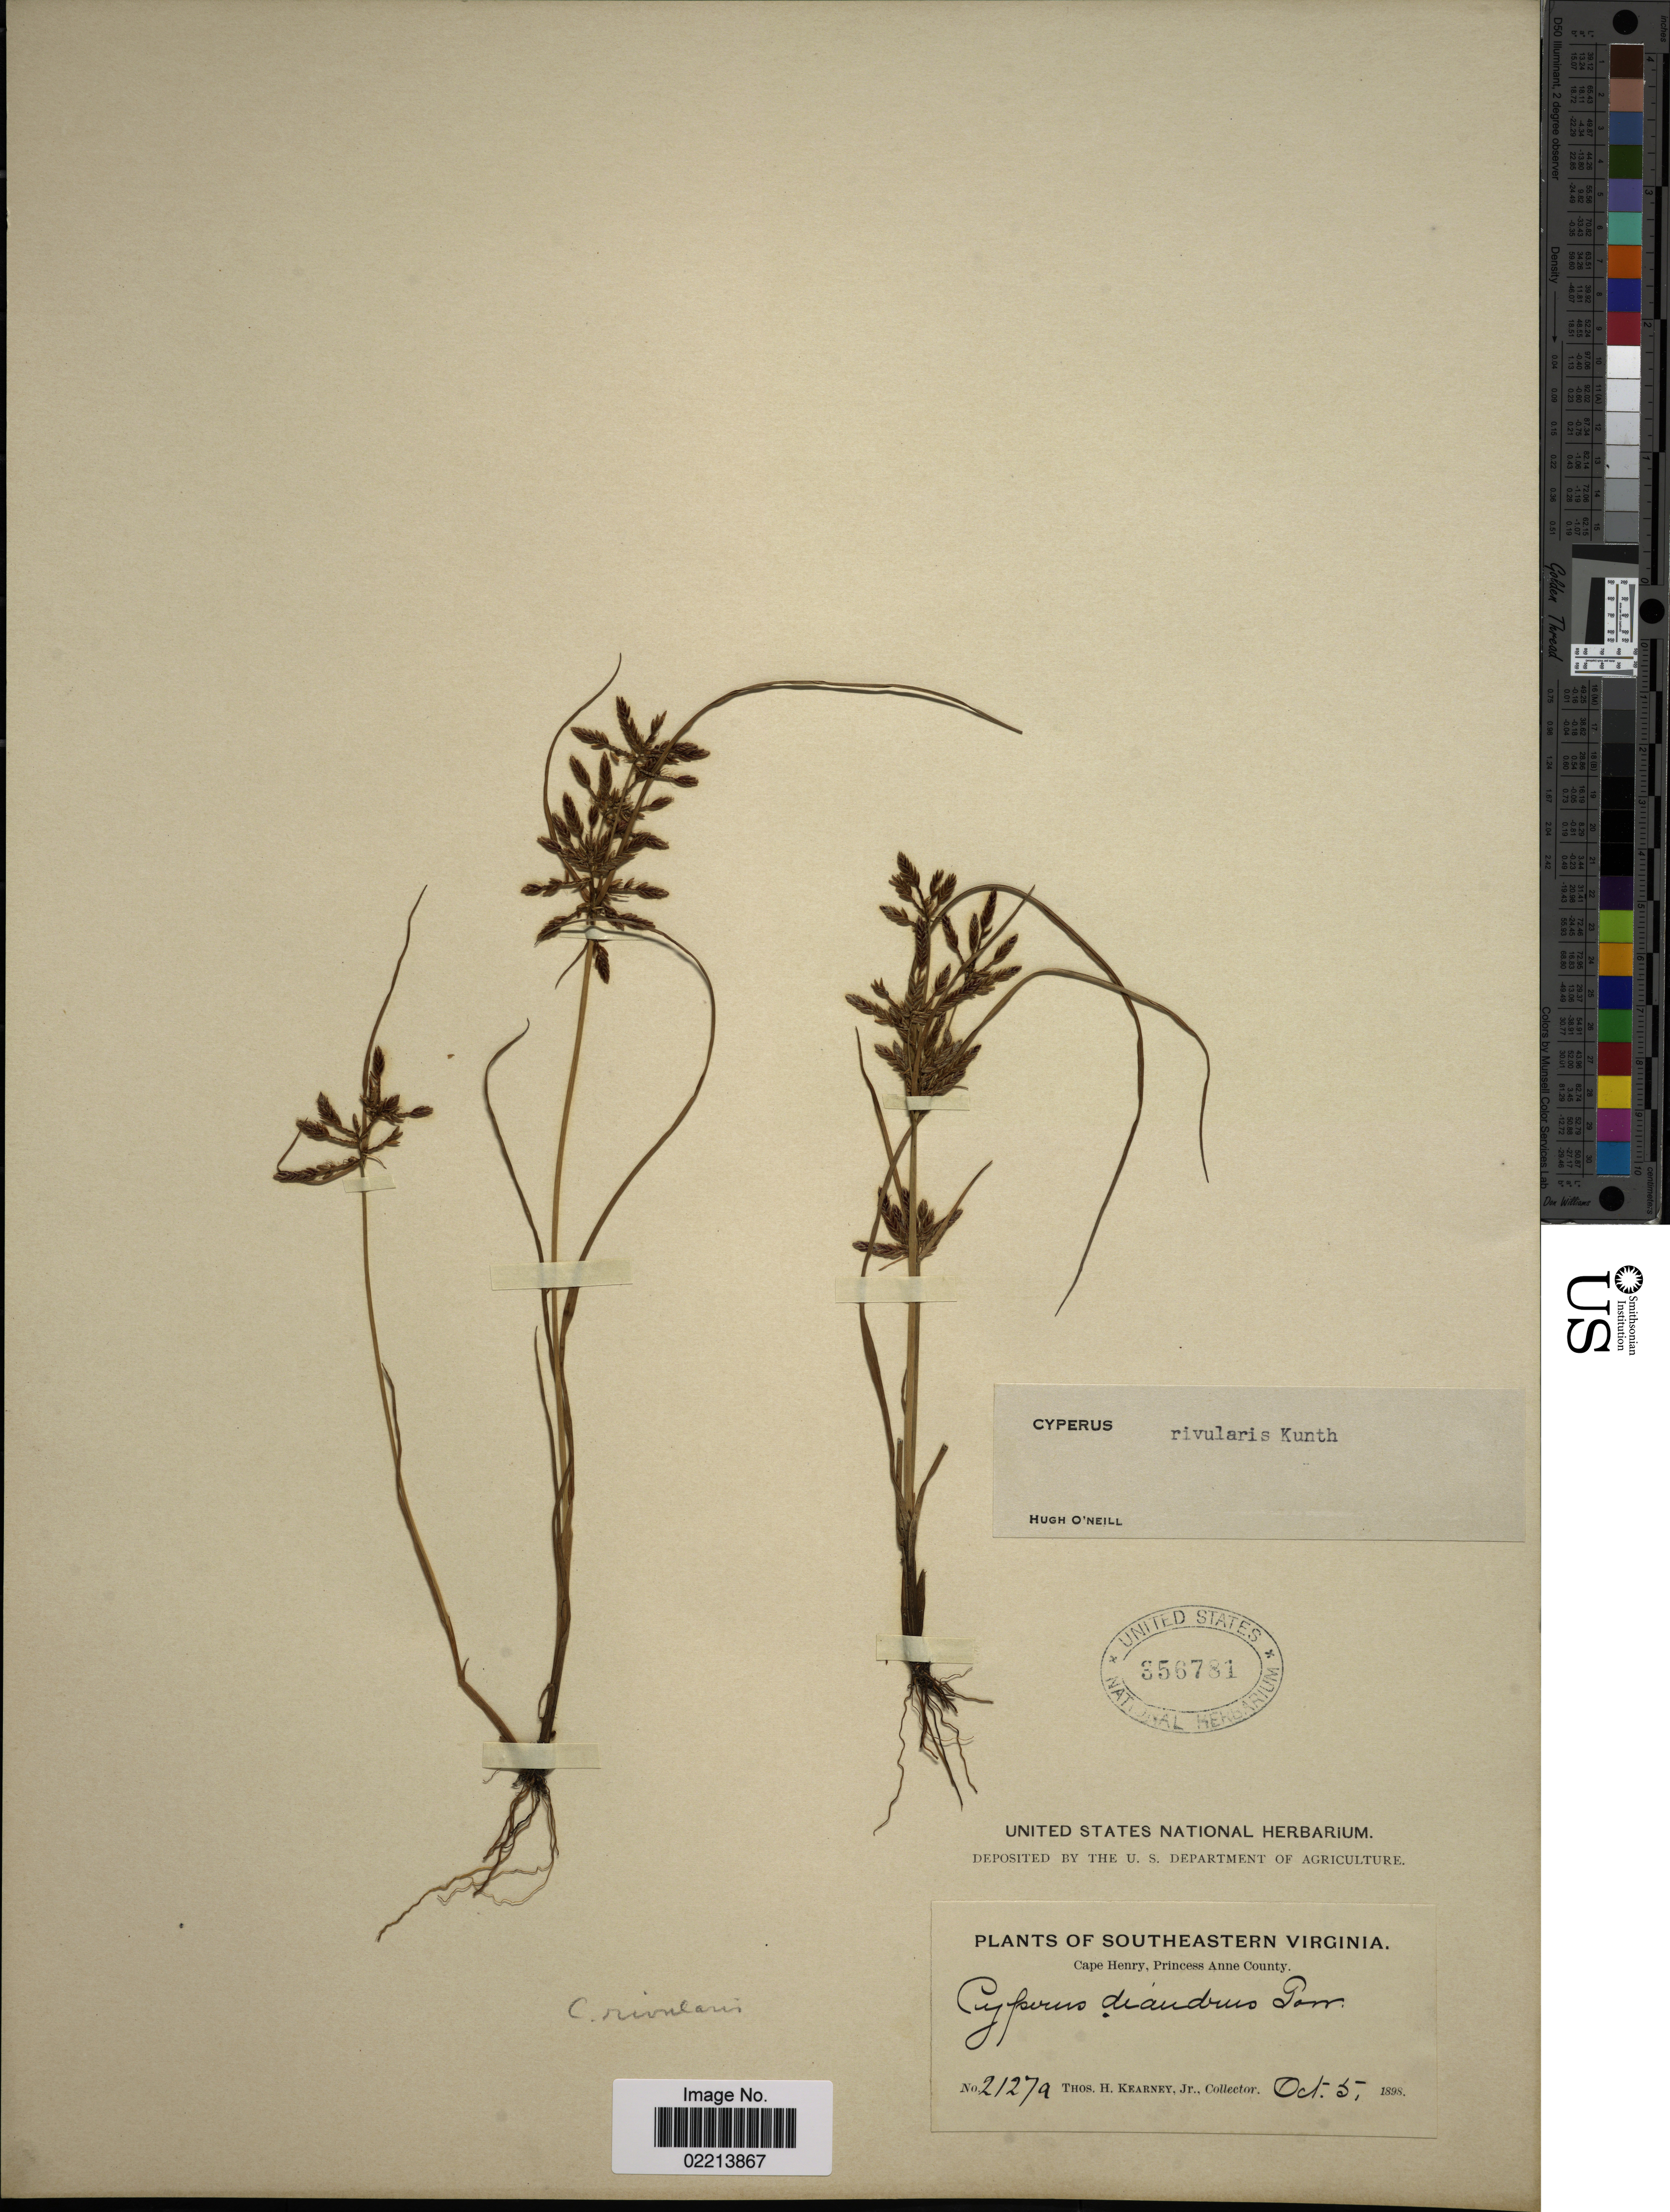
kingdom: Plantae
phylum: Tracheophyta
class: Liliopsida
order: Poales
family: Cyperaceae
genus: Cyperus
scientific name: Cyperus bipartitus Torr.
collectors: T. H. Kearney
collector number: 2127a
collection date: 1898-10-05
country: United States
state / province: Virginia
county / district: City of Virginia Beach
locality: Southeastern Virginia. Cape Henry, Princess Anne (=historic county name) County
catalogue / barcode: US 356781